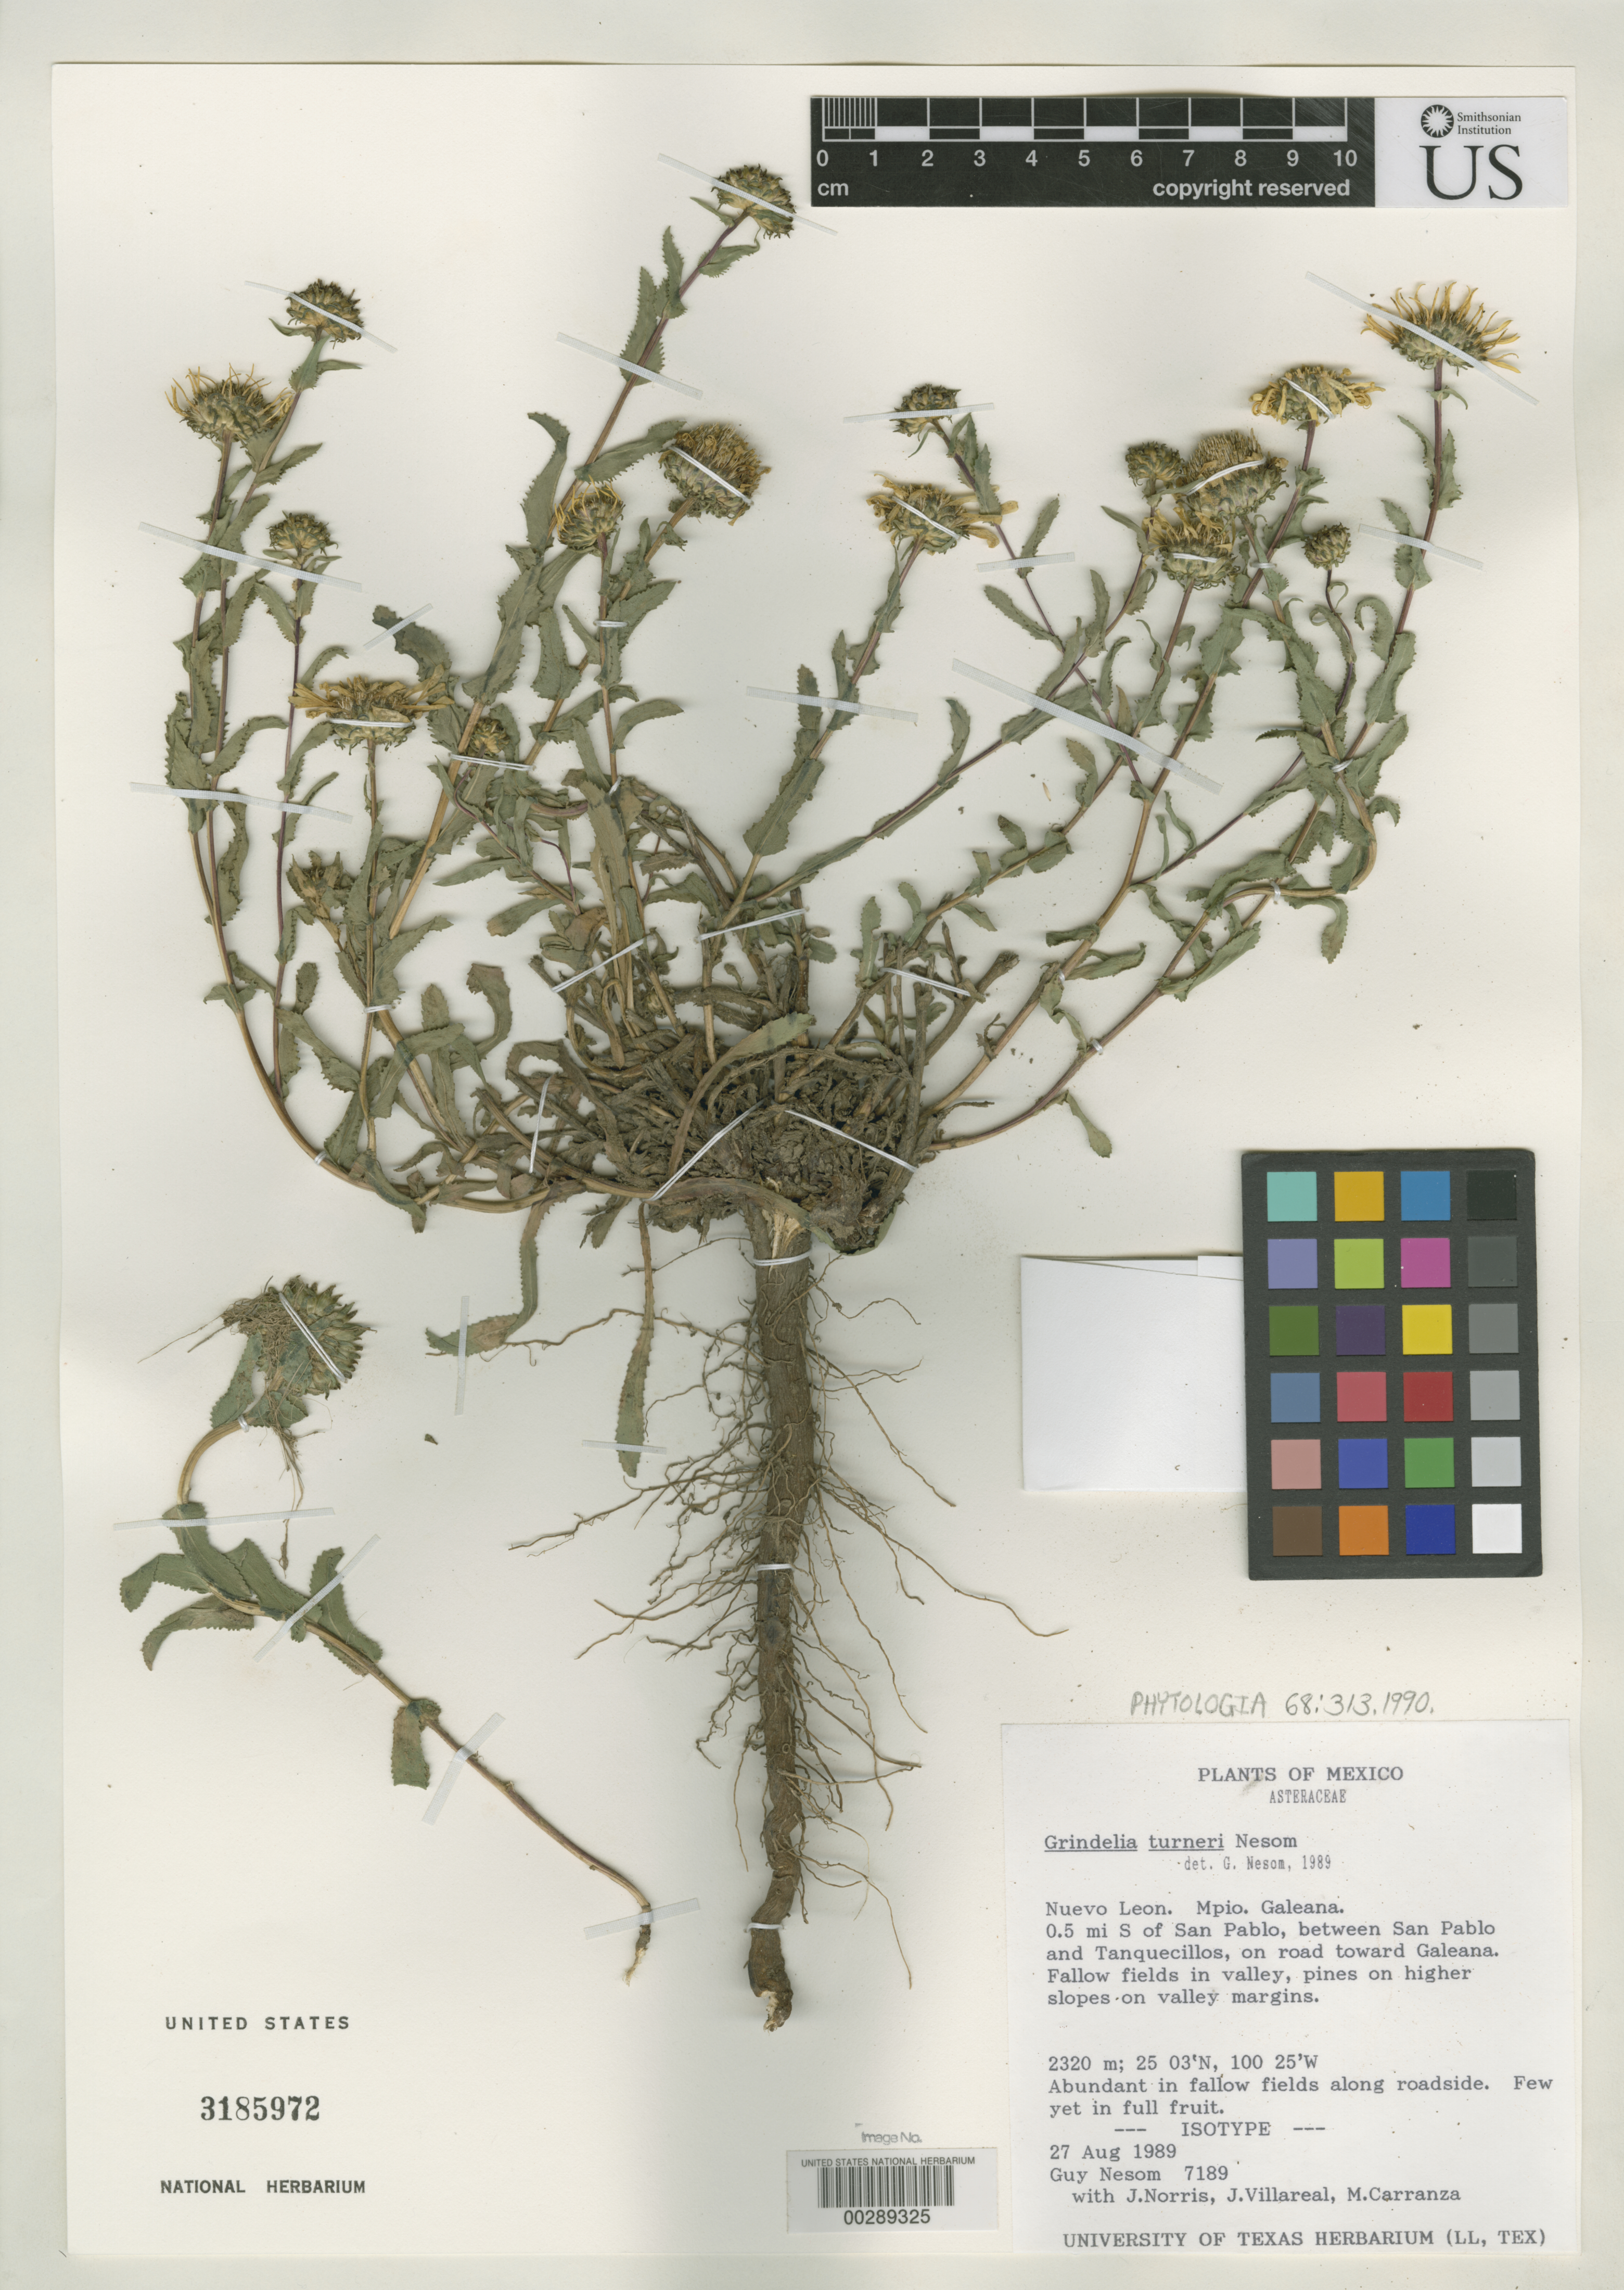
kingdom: Plantae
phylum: Tracheophyta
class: Magnoliopsida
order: Asterales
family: Asteraceae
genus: Grindelia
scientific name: Grindelia turneri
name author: G.L. Nesom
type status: Isotype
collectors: G. L. Nesom, J. Norris, J. Villareal & M. Carranza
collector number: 7189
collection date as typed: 27 Aug 1989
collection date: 1989-08-27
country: Mexico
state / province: Nuevo León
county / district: Galeana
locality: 0.5 mi S of San Pablo, between San Pablo and Tanquecillos, road toward Galeana.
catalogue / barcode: US 3185972